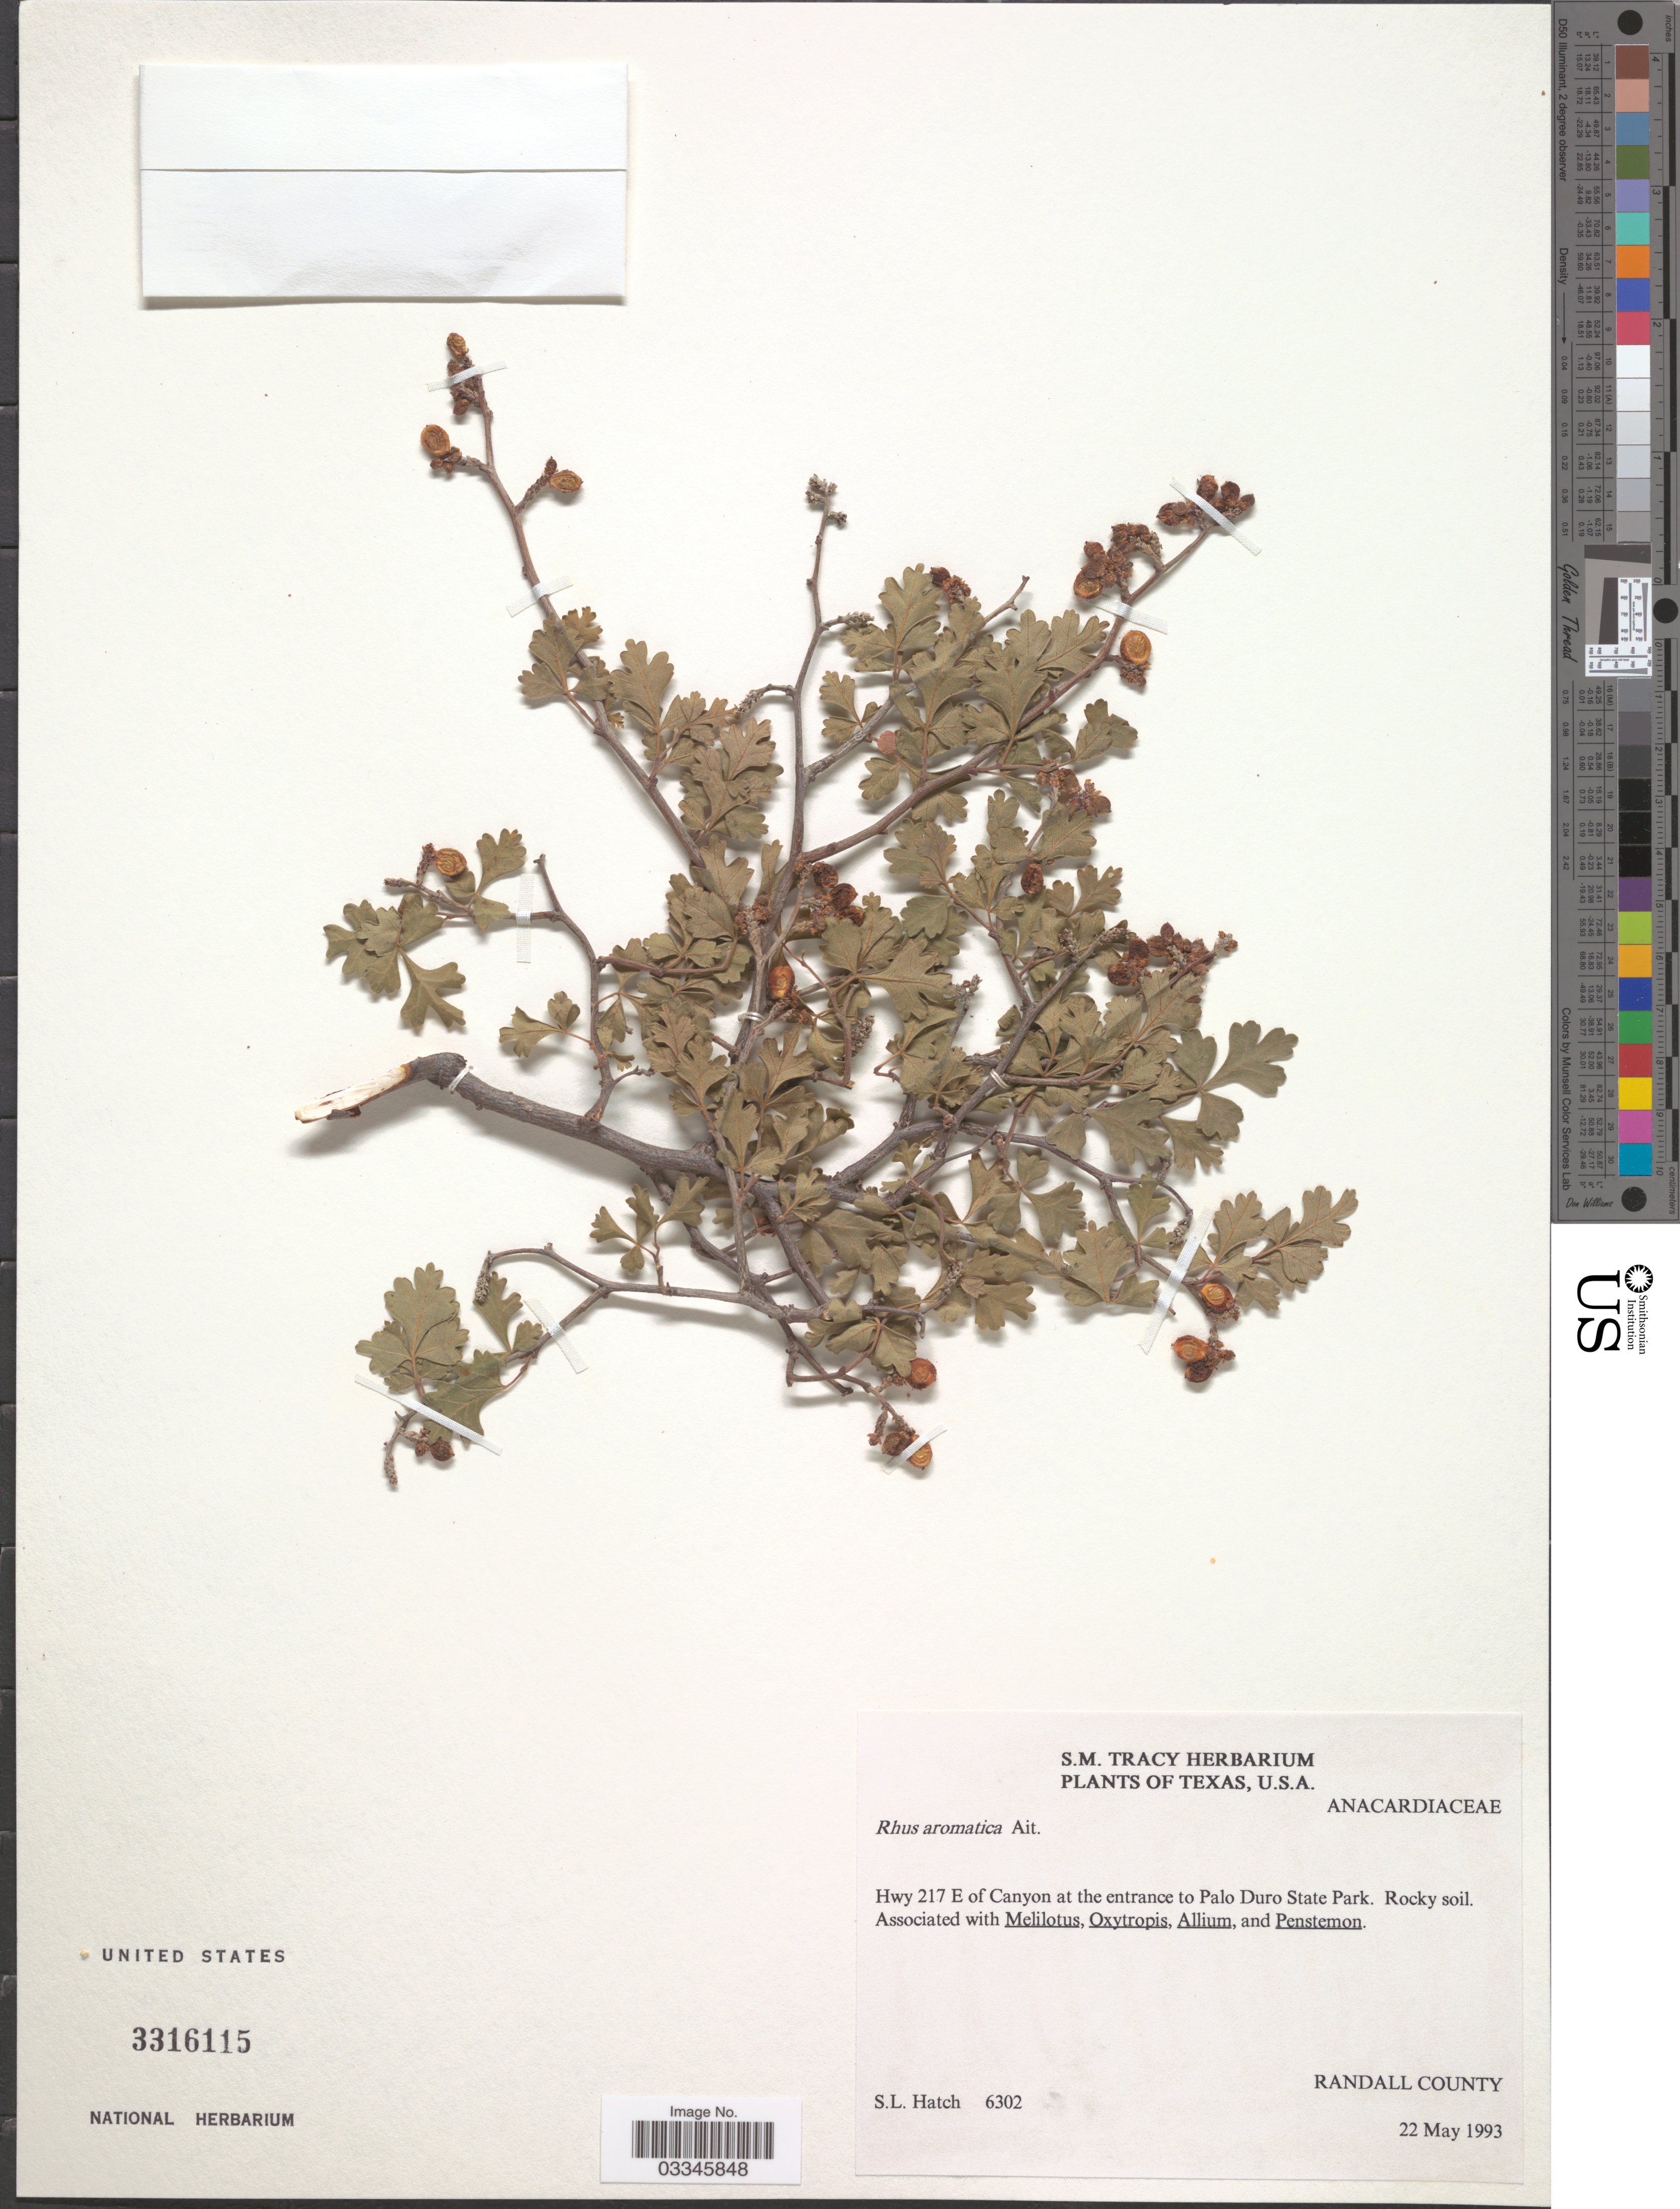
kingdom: Plantae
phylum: Tracheophyta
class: Magnoliopsida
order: Sapindales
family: Anacardiaceae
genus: Rhus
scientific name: Rhus crenata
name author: Thunb.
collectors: S. Hatch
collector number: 6302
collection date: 1993-05-22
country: United States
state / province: Texas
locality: Hwy 217 E of Canyon at the entrance to Palo Duro State Park. Randall County.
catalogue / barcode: US 3316115